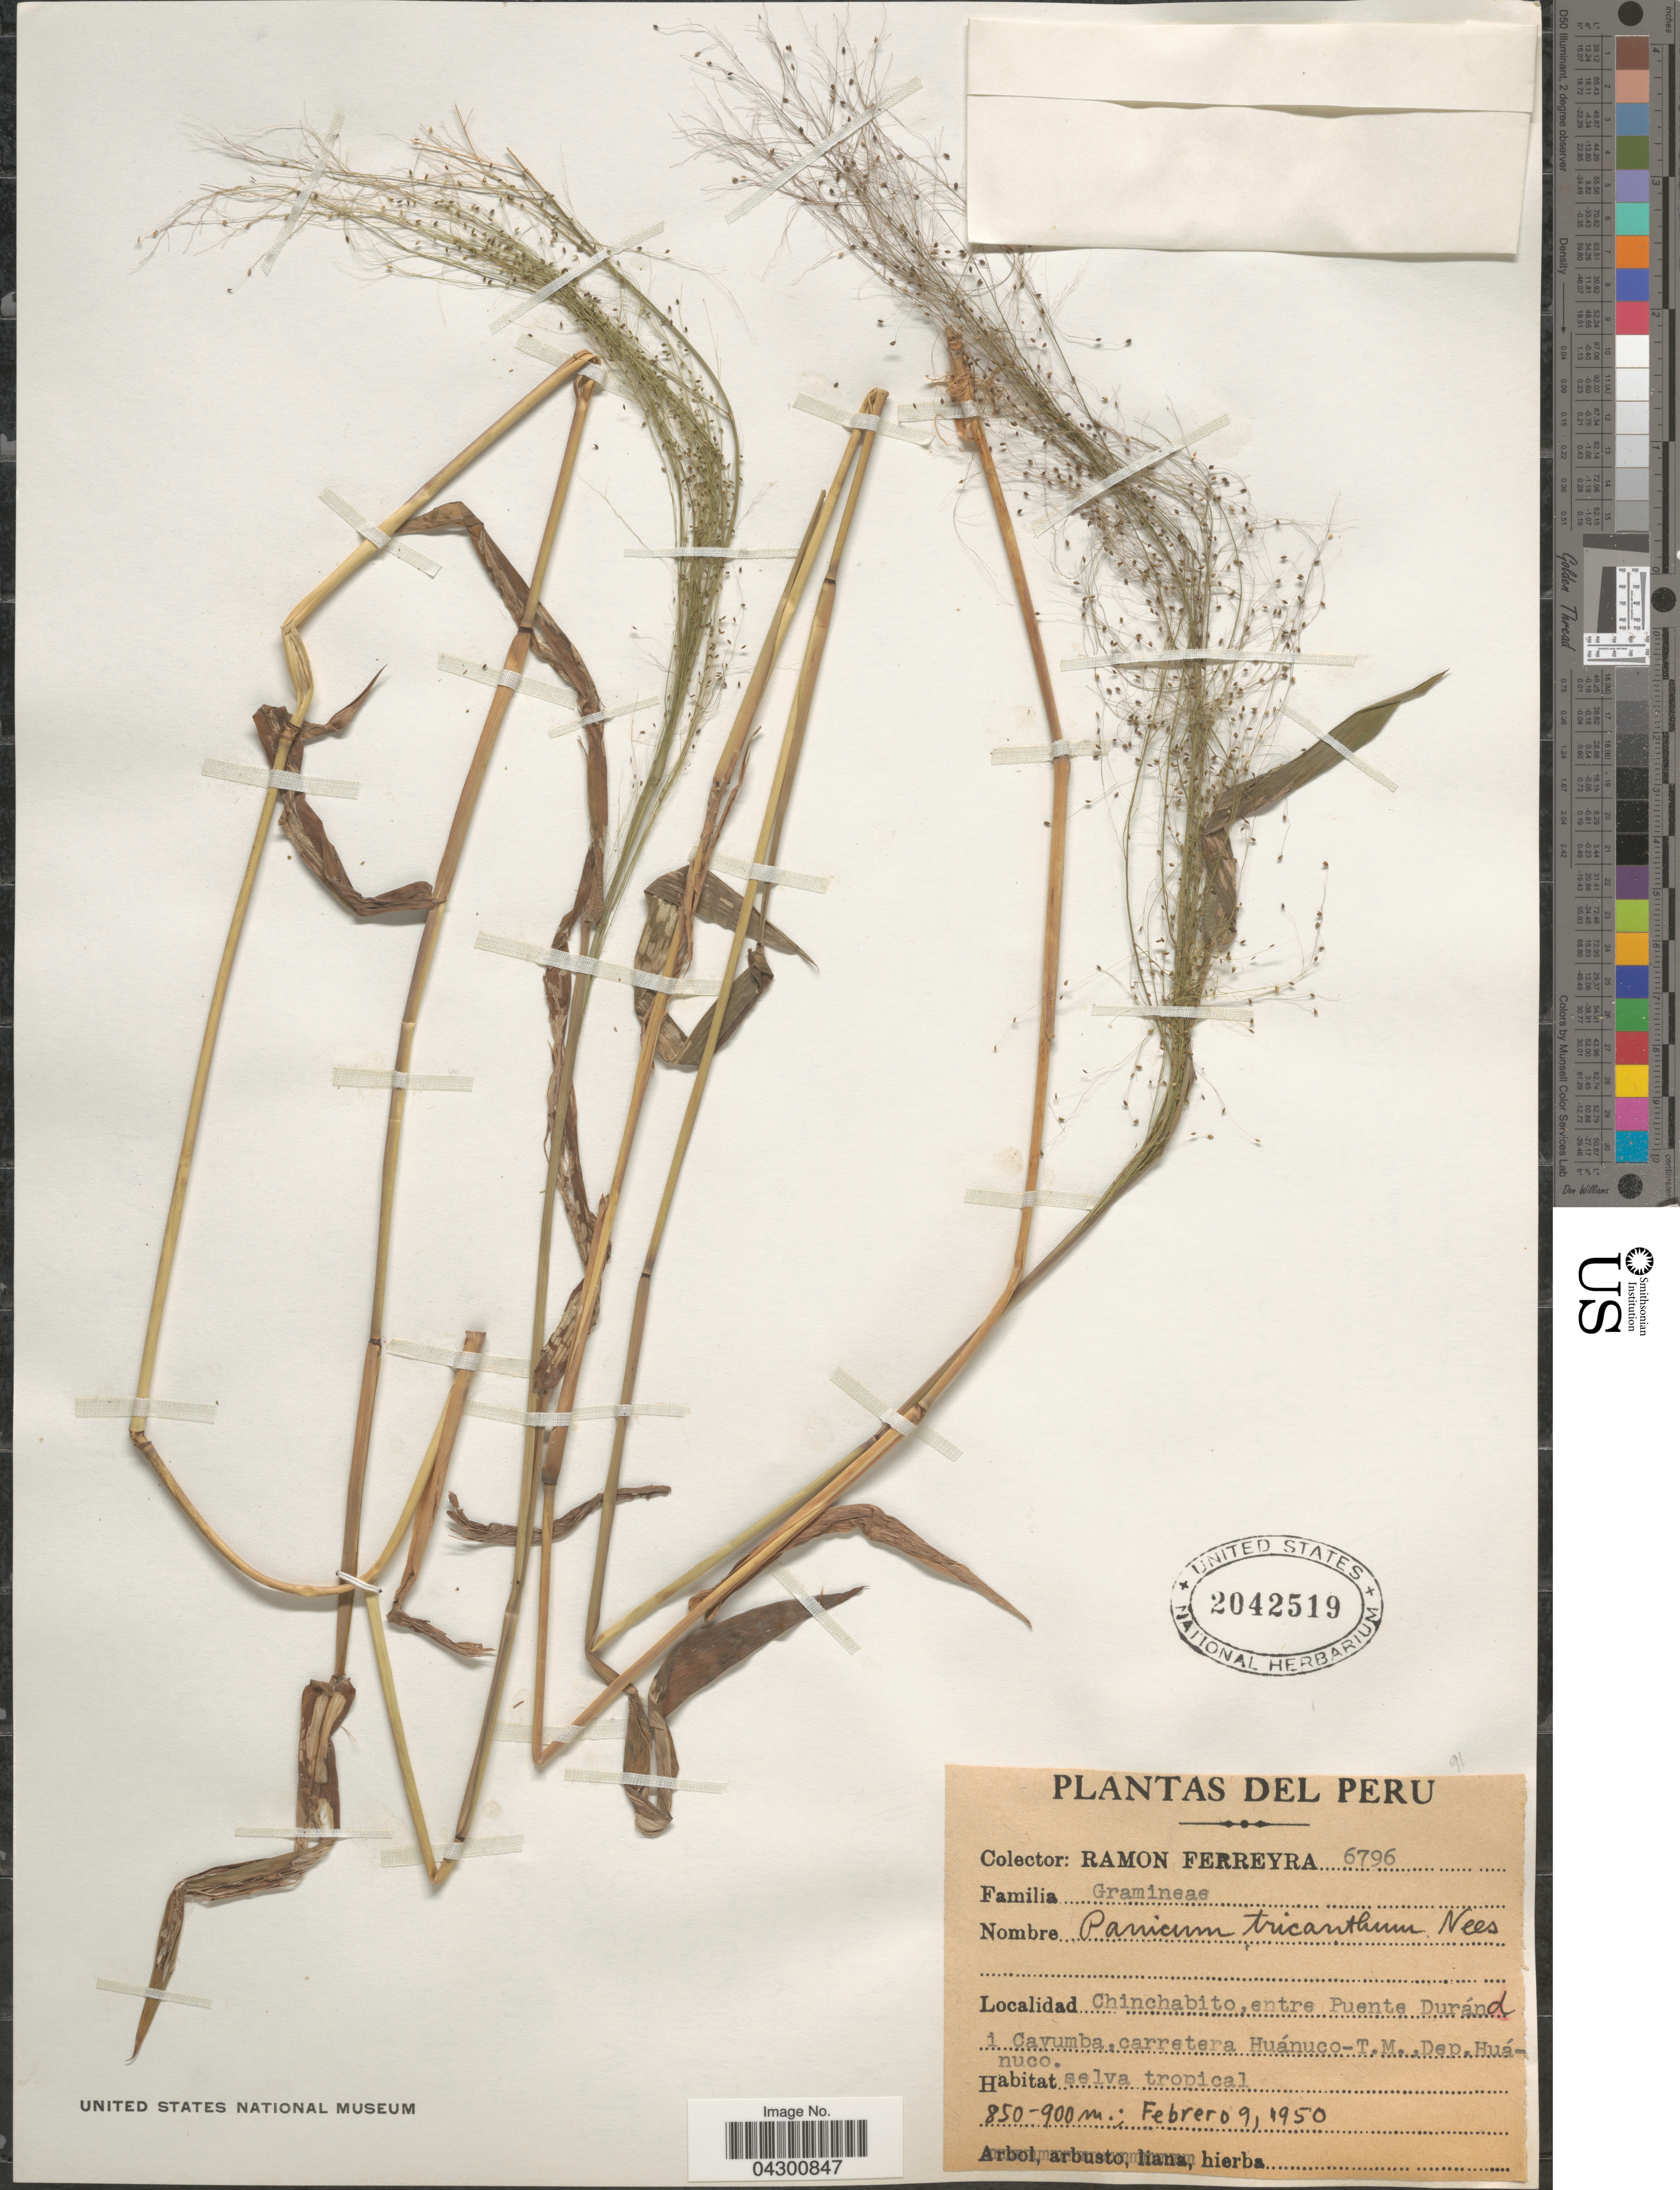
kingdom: Plantae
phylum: Tracheophyta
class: Liliopsida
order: Poales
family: Poaceae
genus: Panicum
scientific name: Panicum trichanthum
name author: Nees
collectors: R. A. Ferreyra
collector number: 6796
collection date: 1950-02-09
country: Peru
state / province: Huánuco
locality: Chinchabito, entre Puente Duránd i Cayumbo, carretera Huánuco-T.M., Dep. Huánuco.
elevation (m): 850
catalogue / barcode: US 2042519